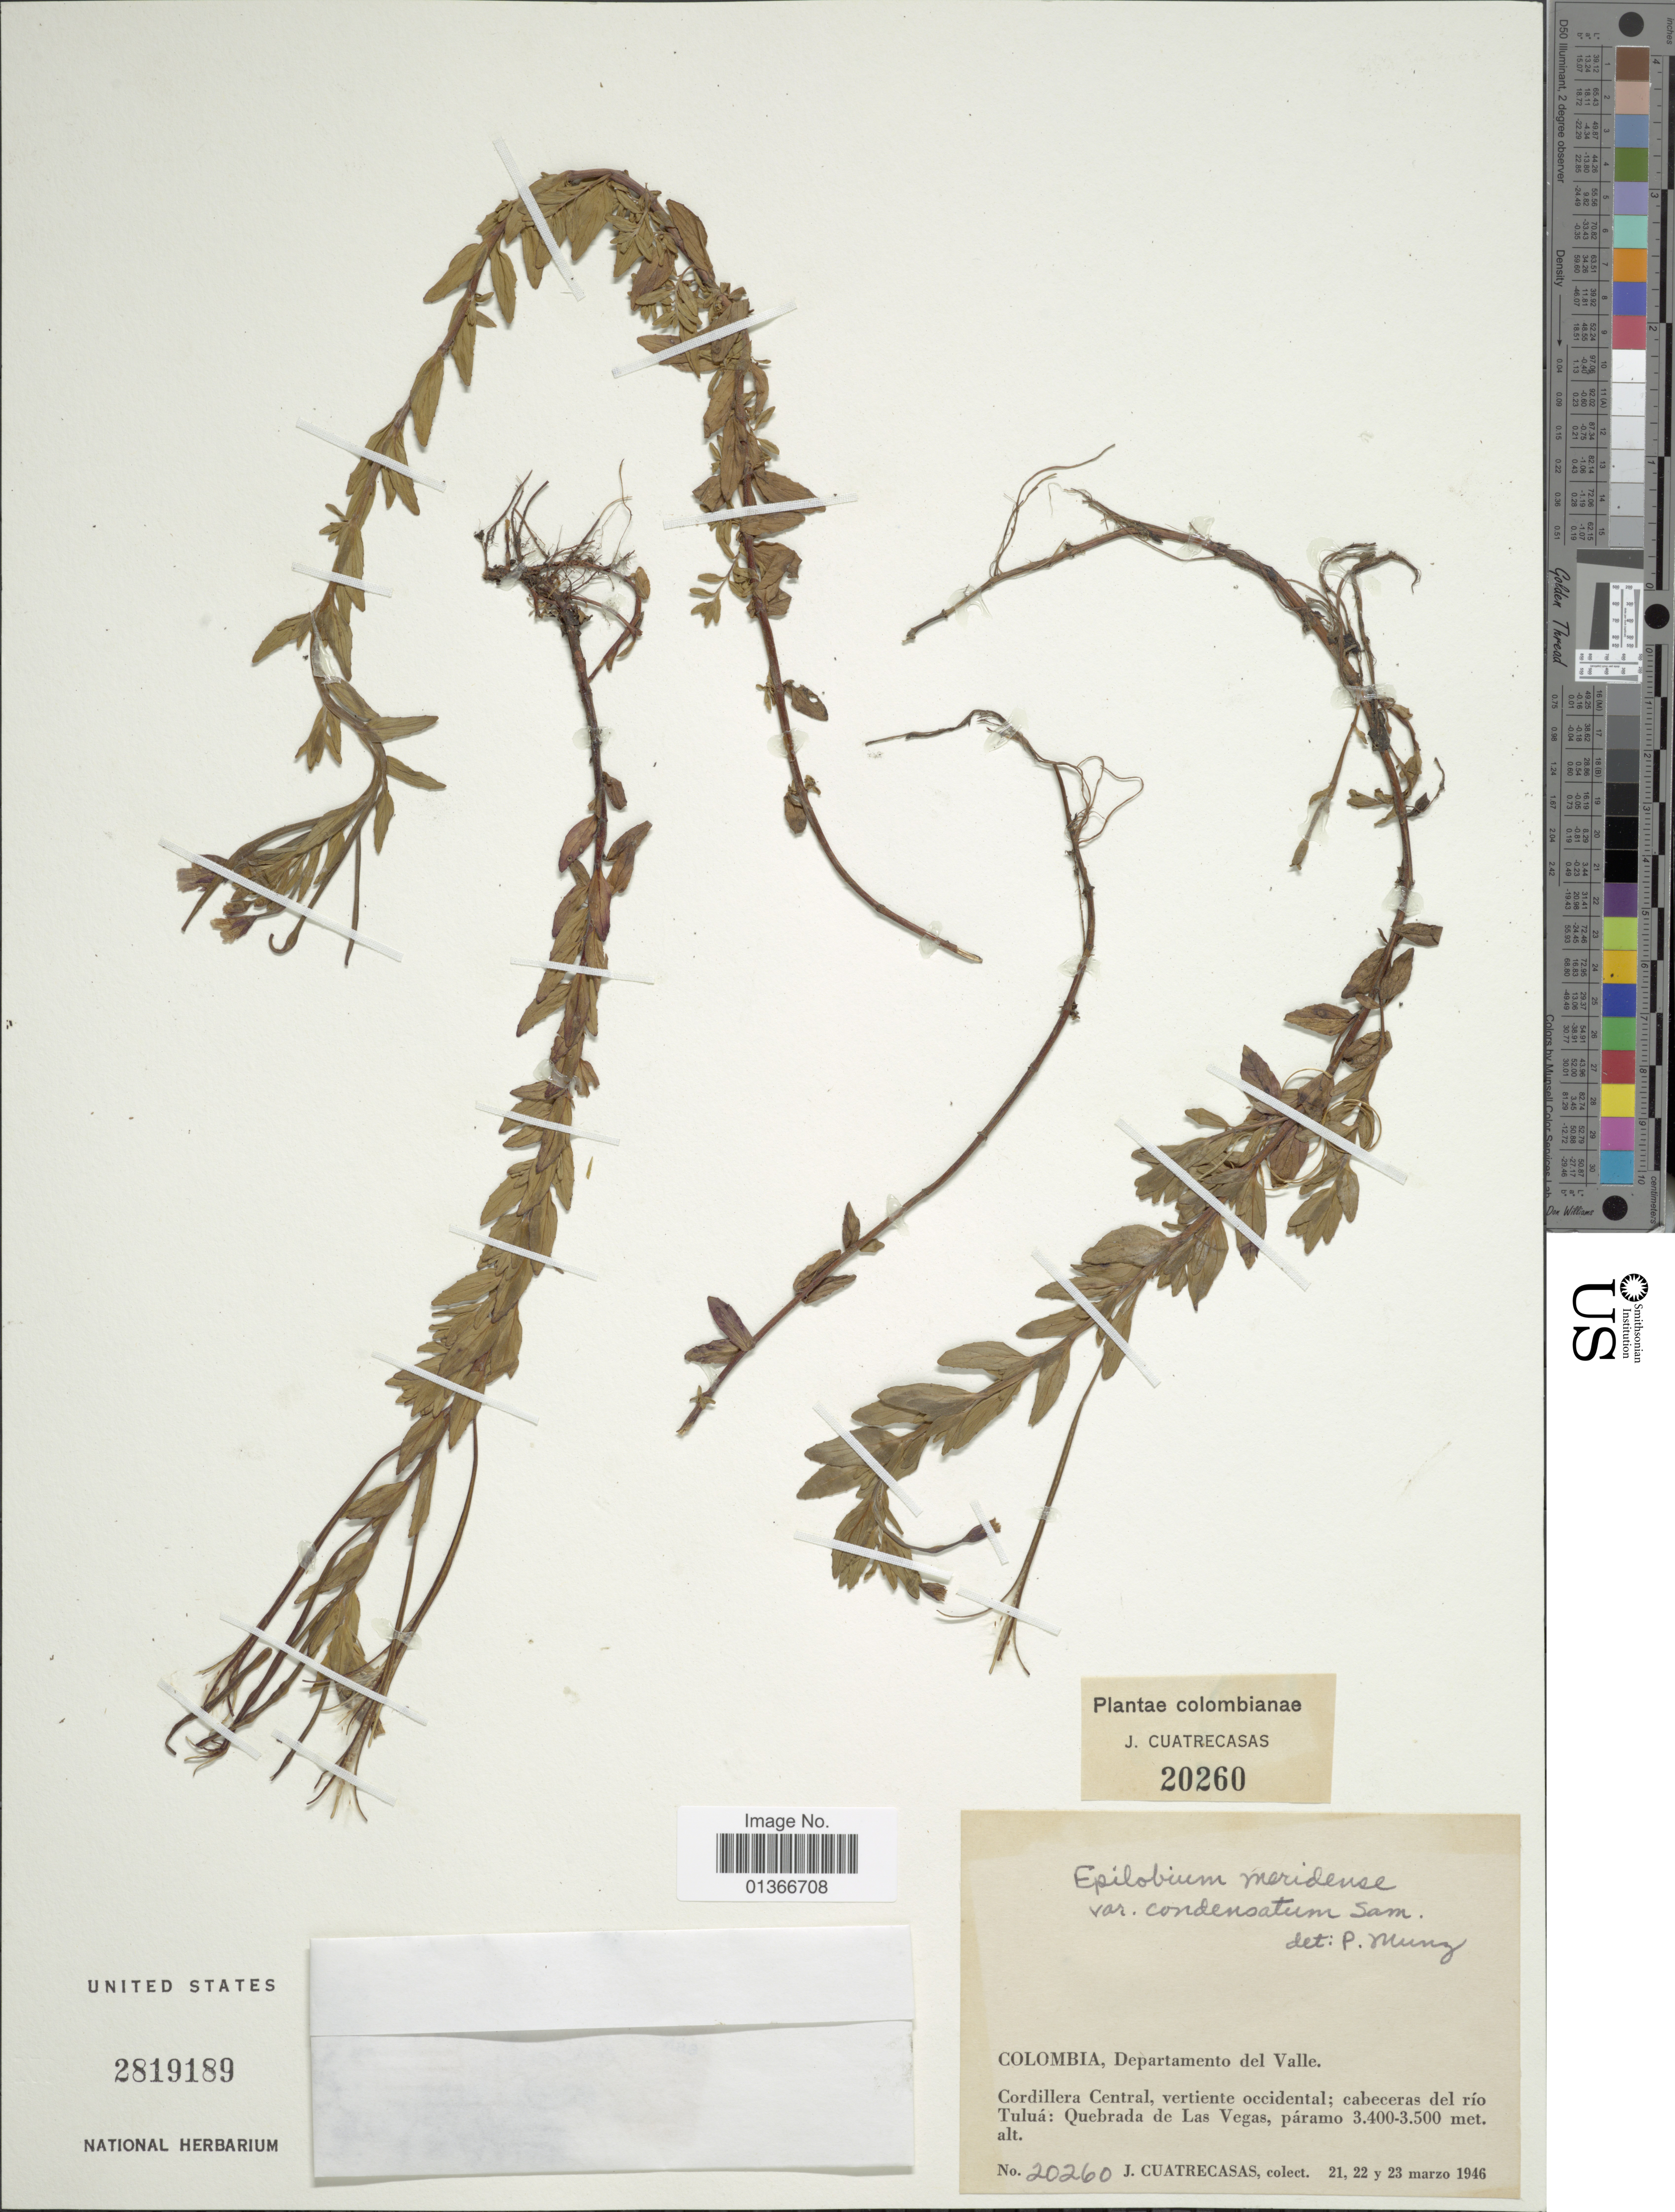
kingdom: Plantae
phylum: Tracheophyta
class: Magnoliopsida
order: Myrtales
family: Onagraceae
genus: Epilobium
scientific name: Epilobium denticulatum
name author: Ruiz & Pav.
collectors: J. Cuatrecasas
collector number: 20260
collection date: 1946-03-21/1946-03-23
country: Colombia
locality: Departamento del Valle. Cordillera Central, vertiente occidental; cabeceras del río Tuluá: Quebrada de Las Vegas.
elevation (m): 3400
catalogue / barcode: US 2819189